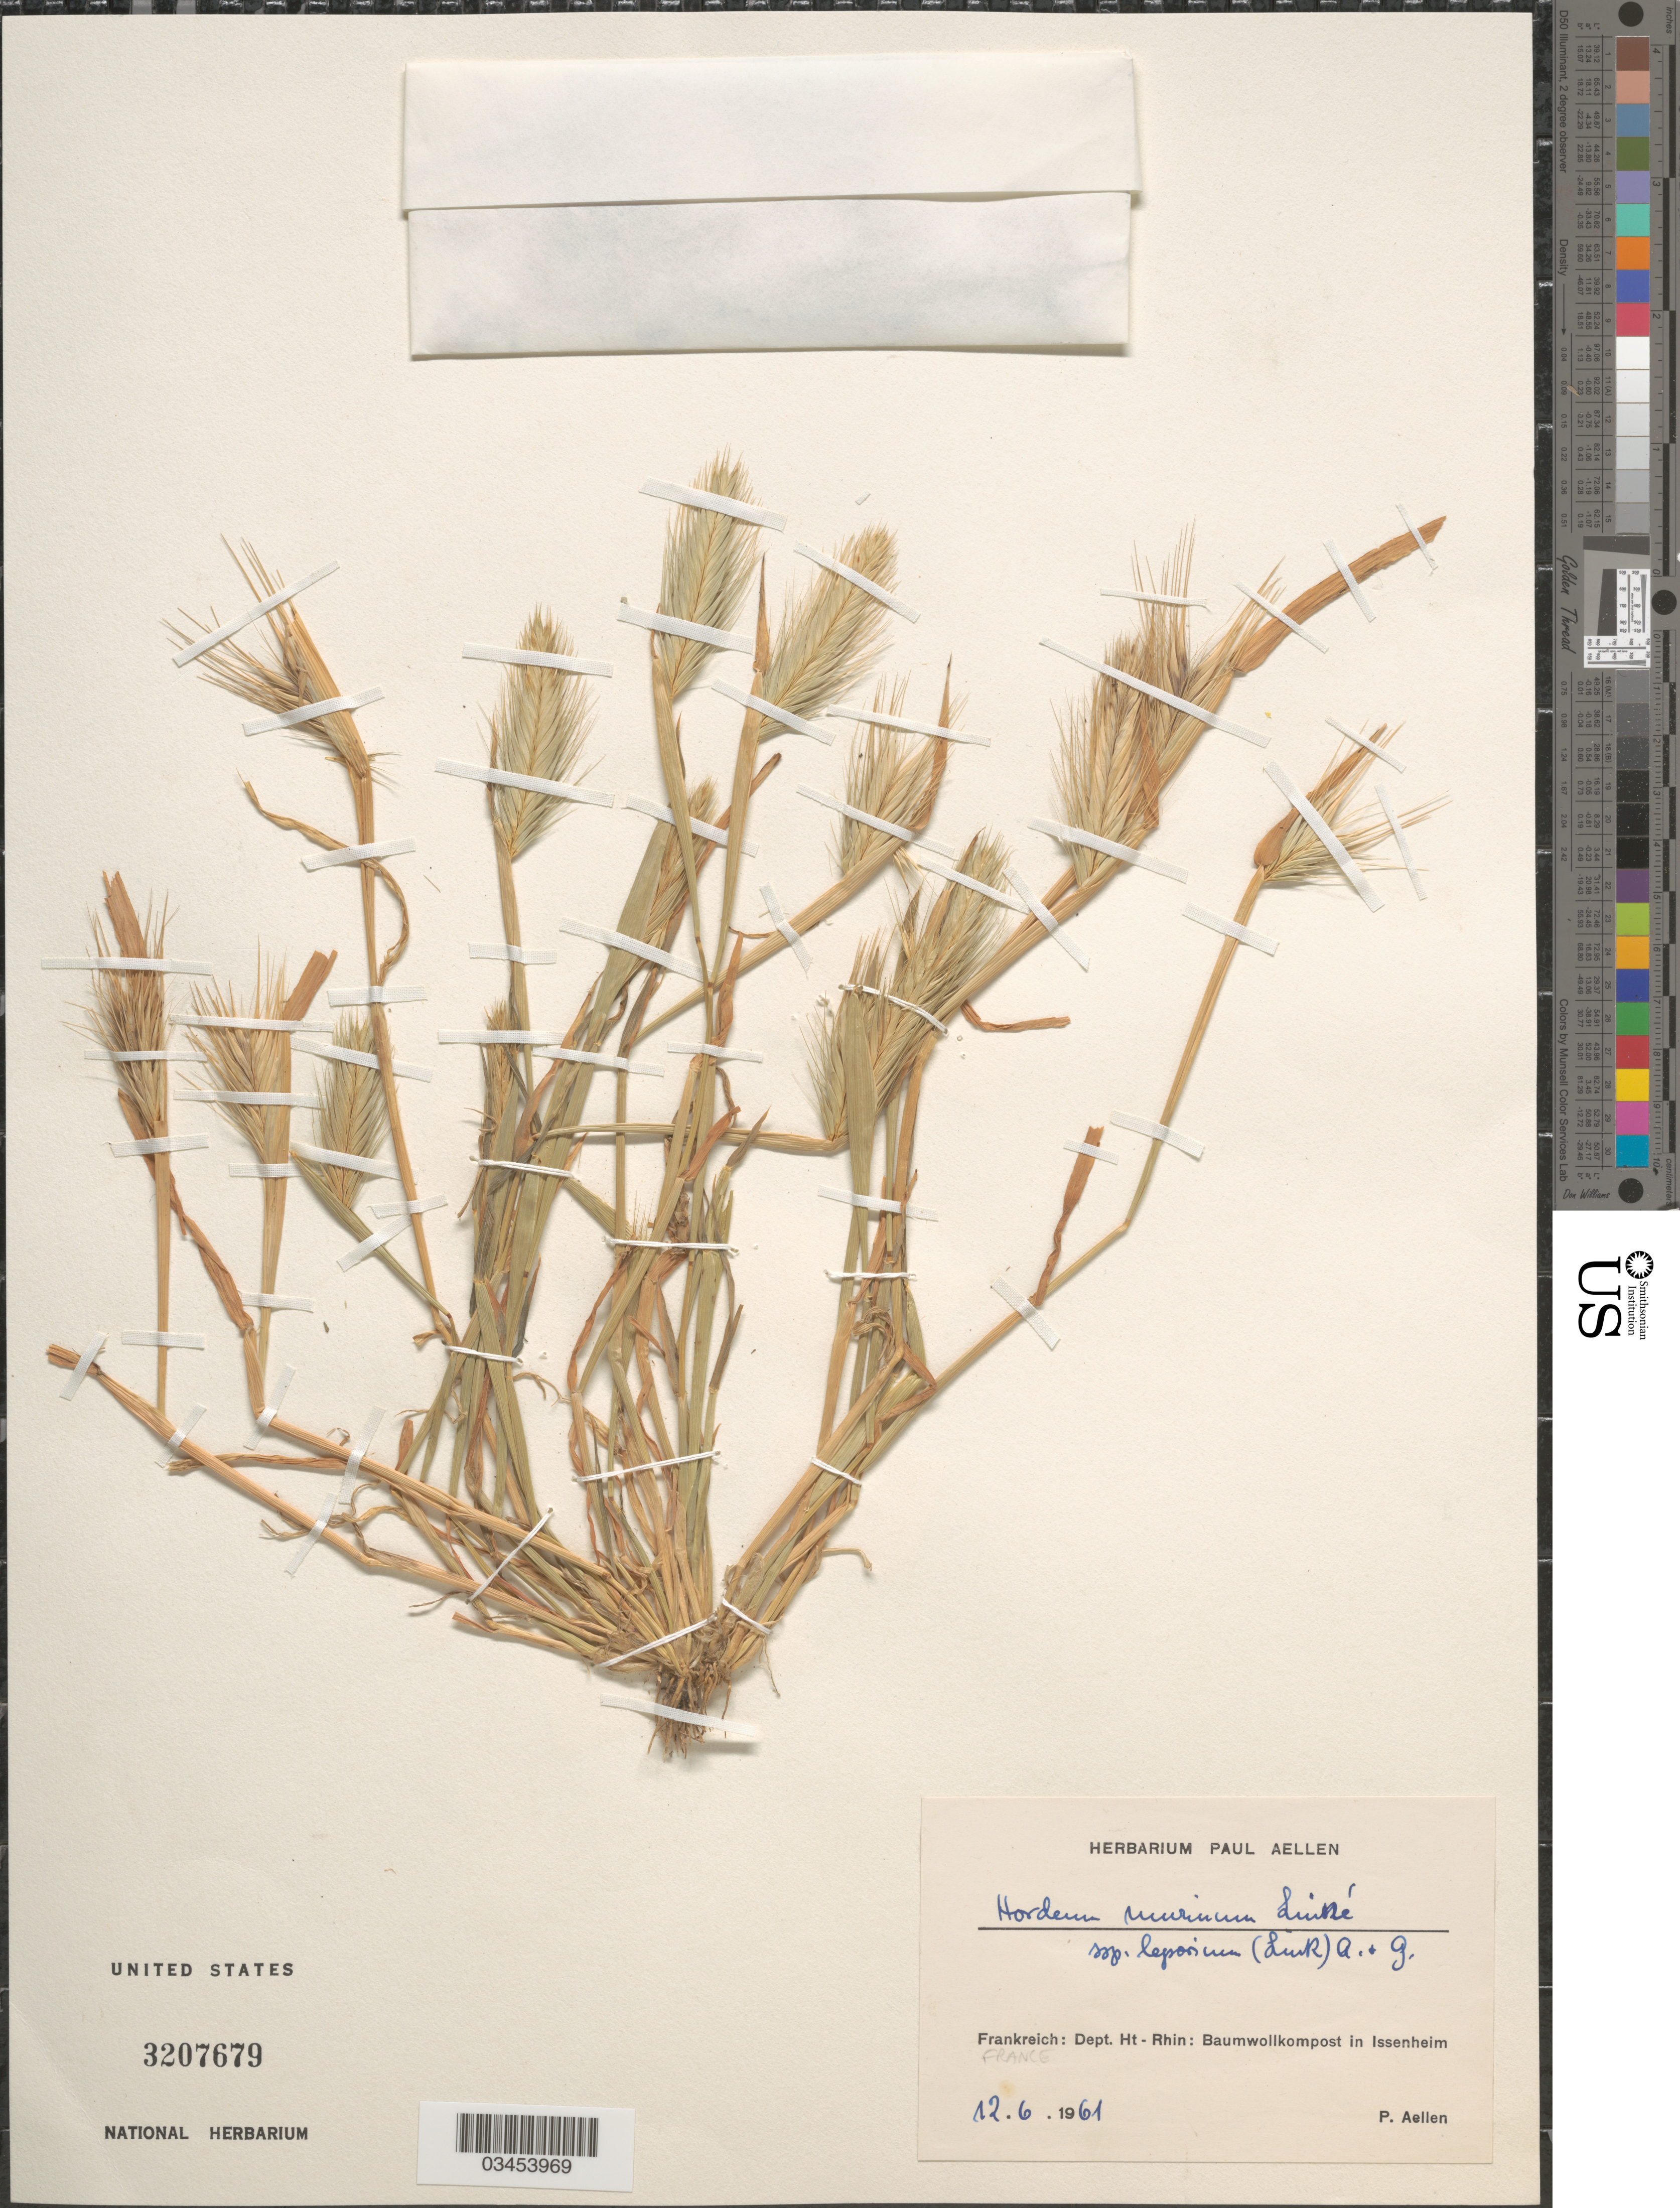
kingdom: Plantae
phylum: Tracheophyta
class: Liliopsida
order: Poales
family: Poaceae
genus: Hordeum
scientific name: Hordeum marinum subsp. marinum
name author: Huds.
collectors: P. Aellen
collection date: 1961-06-12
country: France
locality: Frankreich: Dept. Ht-Rhin: Baumwollkompost in Issenheim.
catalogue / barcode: US 3207679